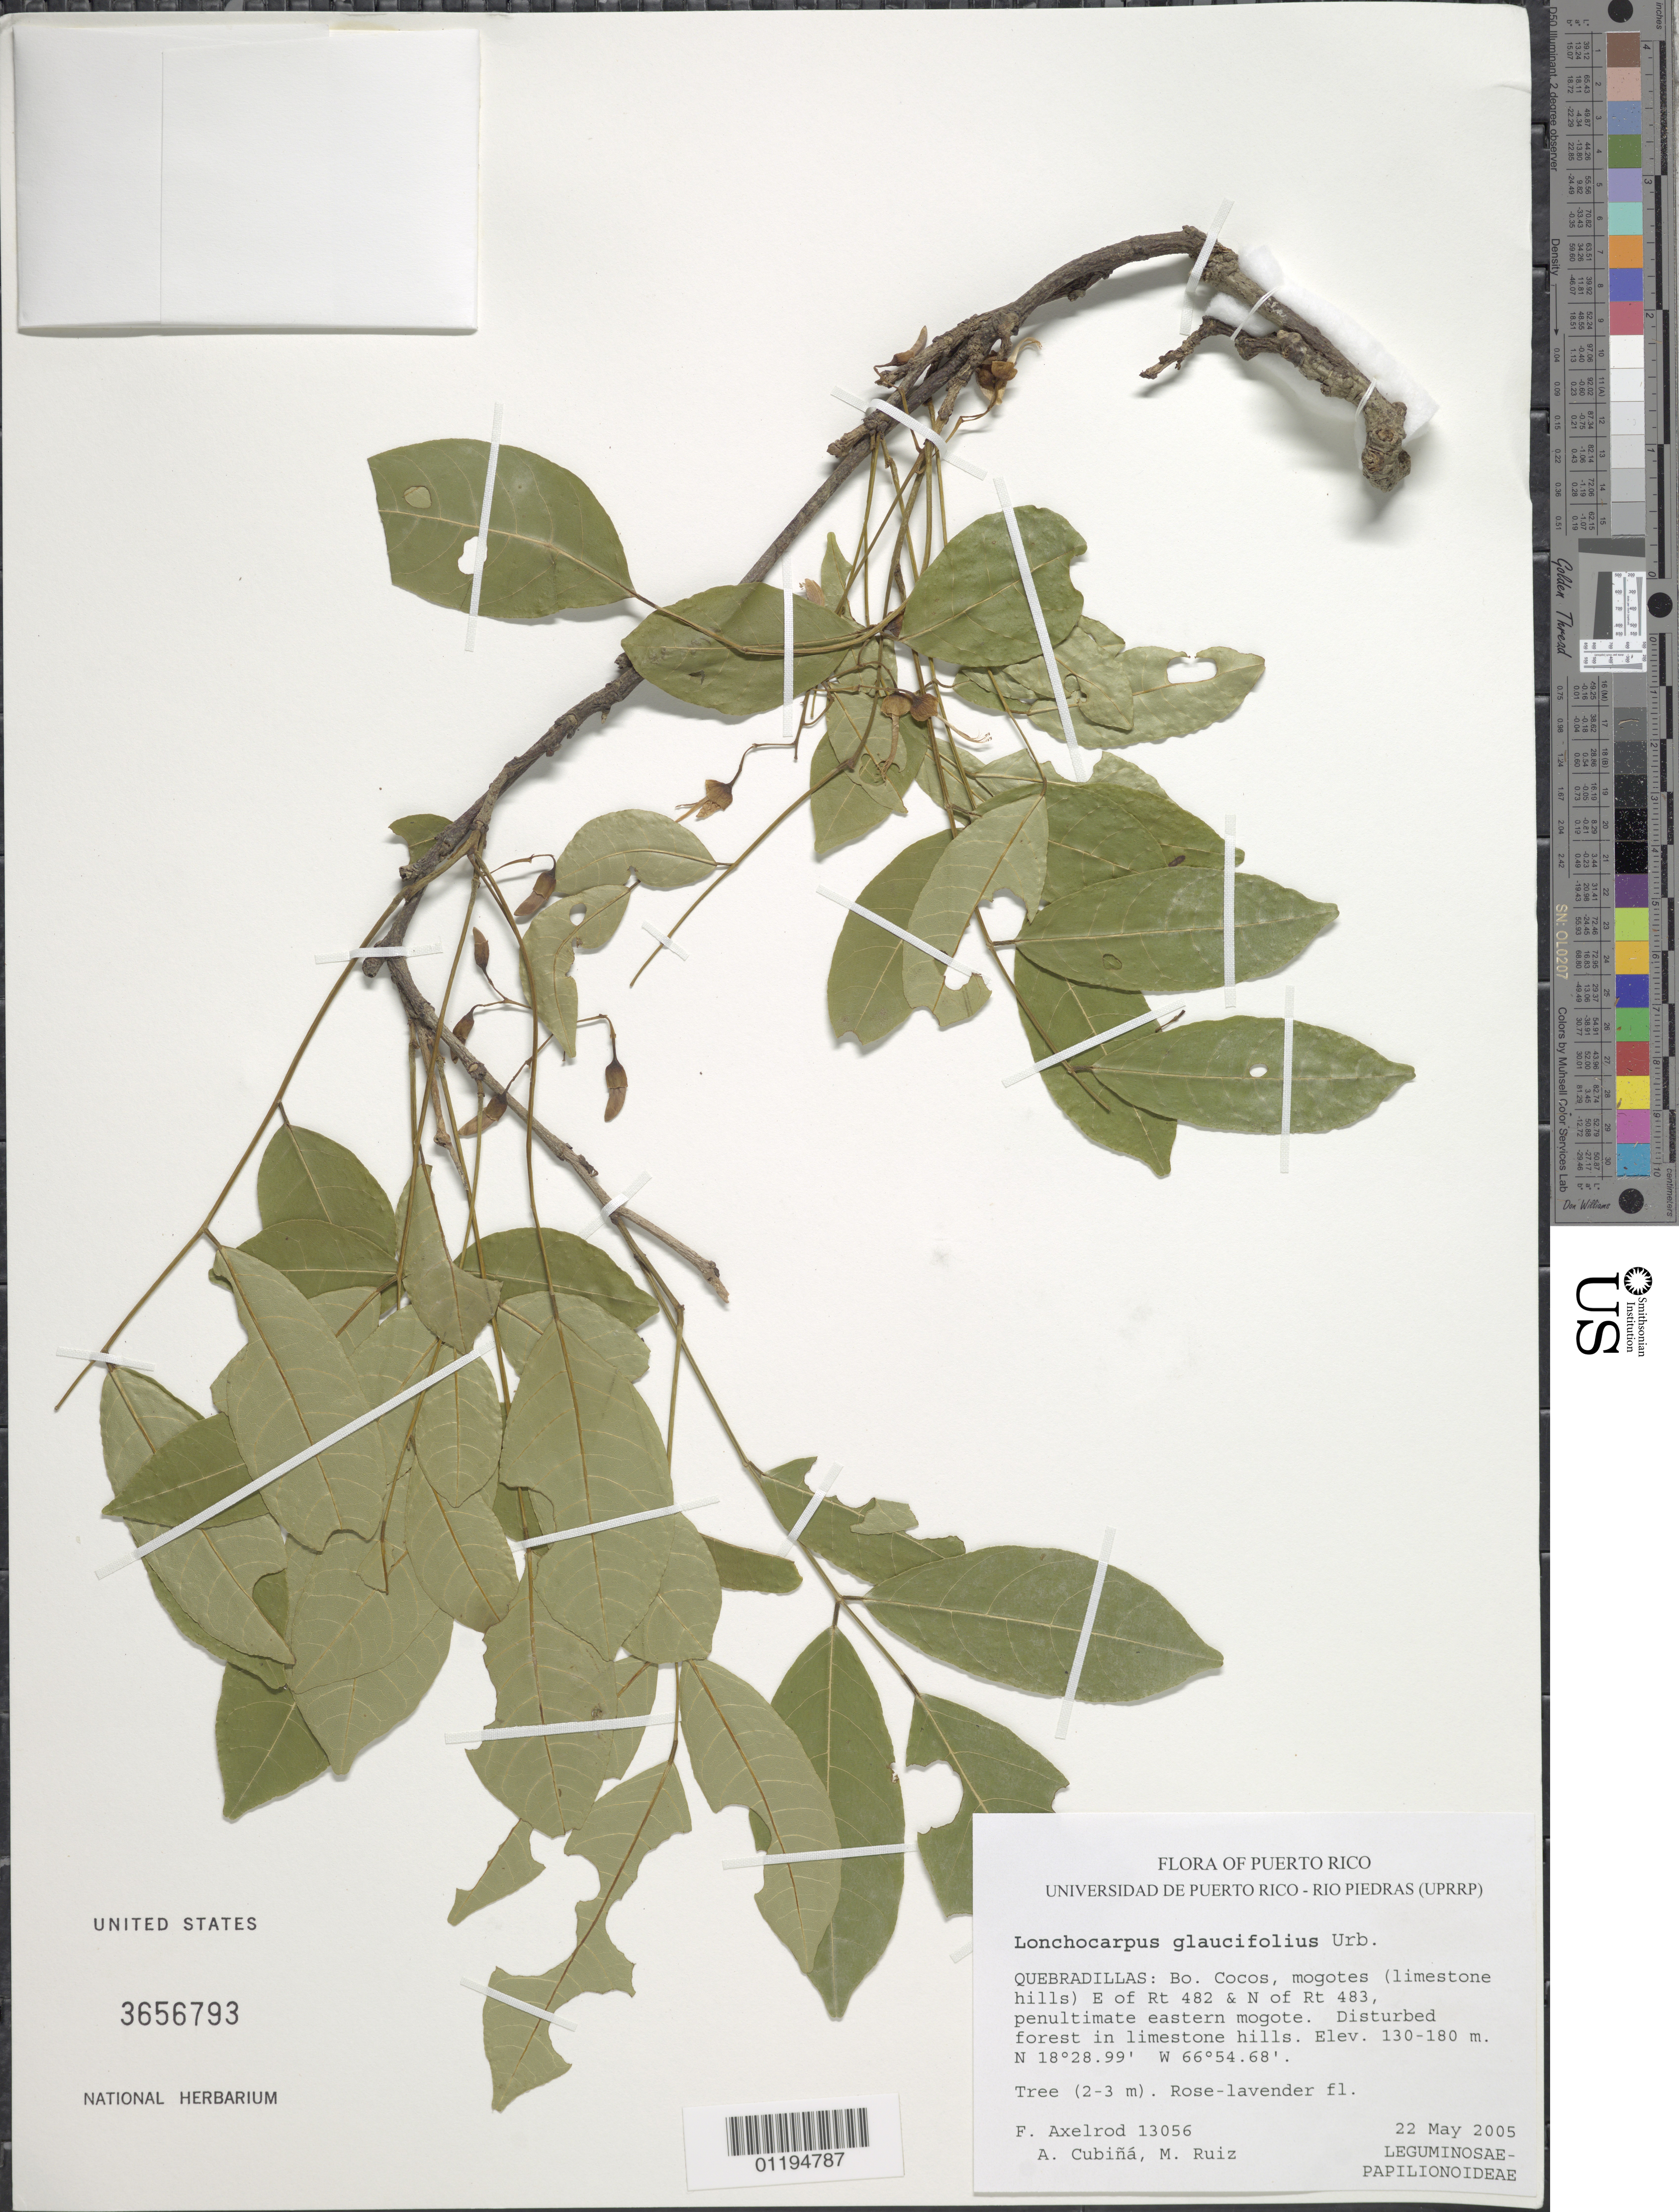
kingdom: Plantae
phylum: Tracheophyta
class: Magnoliopsida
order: Fabales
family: Fabaceae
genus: Lonchocarpus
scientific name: Lonchocarpus glaucifolius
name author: Urb.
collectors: F. S. Axelrod, A. Cubiná & M. Ruiz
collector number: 13056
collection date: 2005-05-22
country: Puerto Rico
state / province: Quebradillas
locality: E of Rt 482 and N of Rt 483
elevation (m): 130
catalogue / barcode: US 3656793